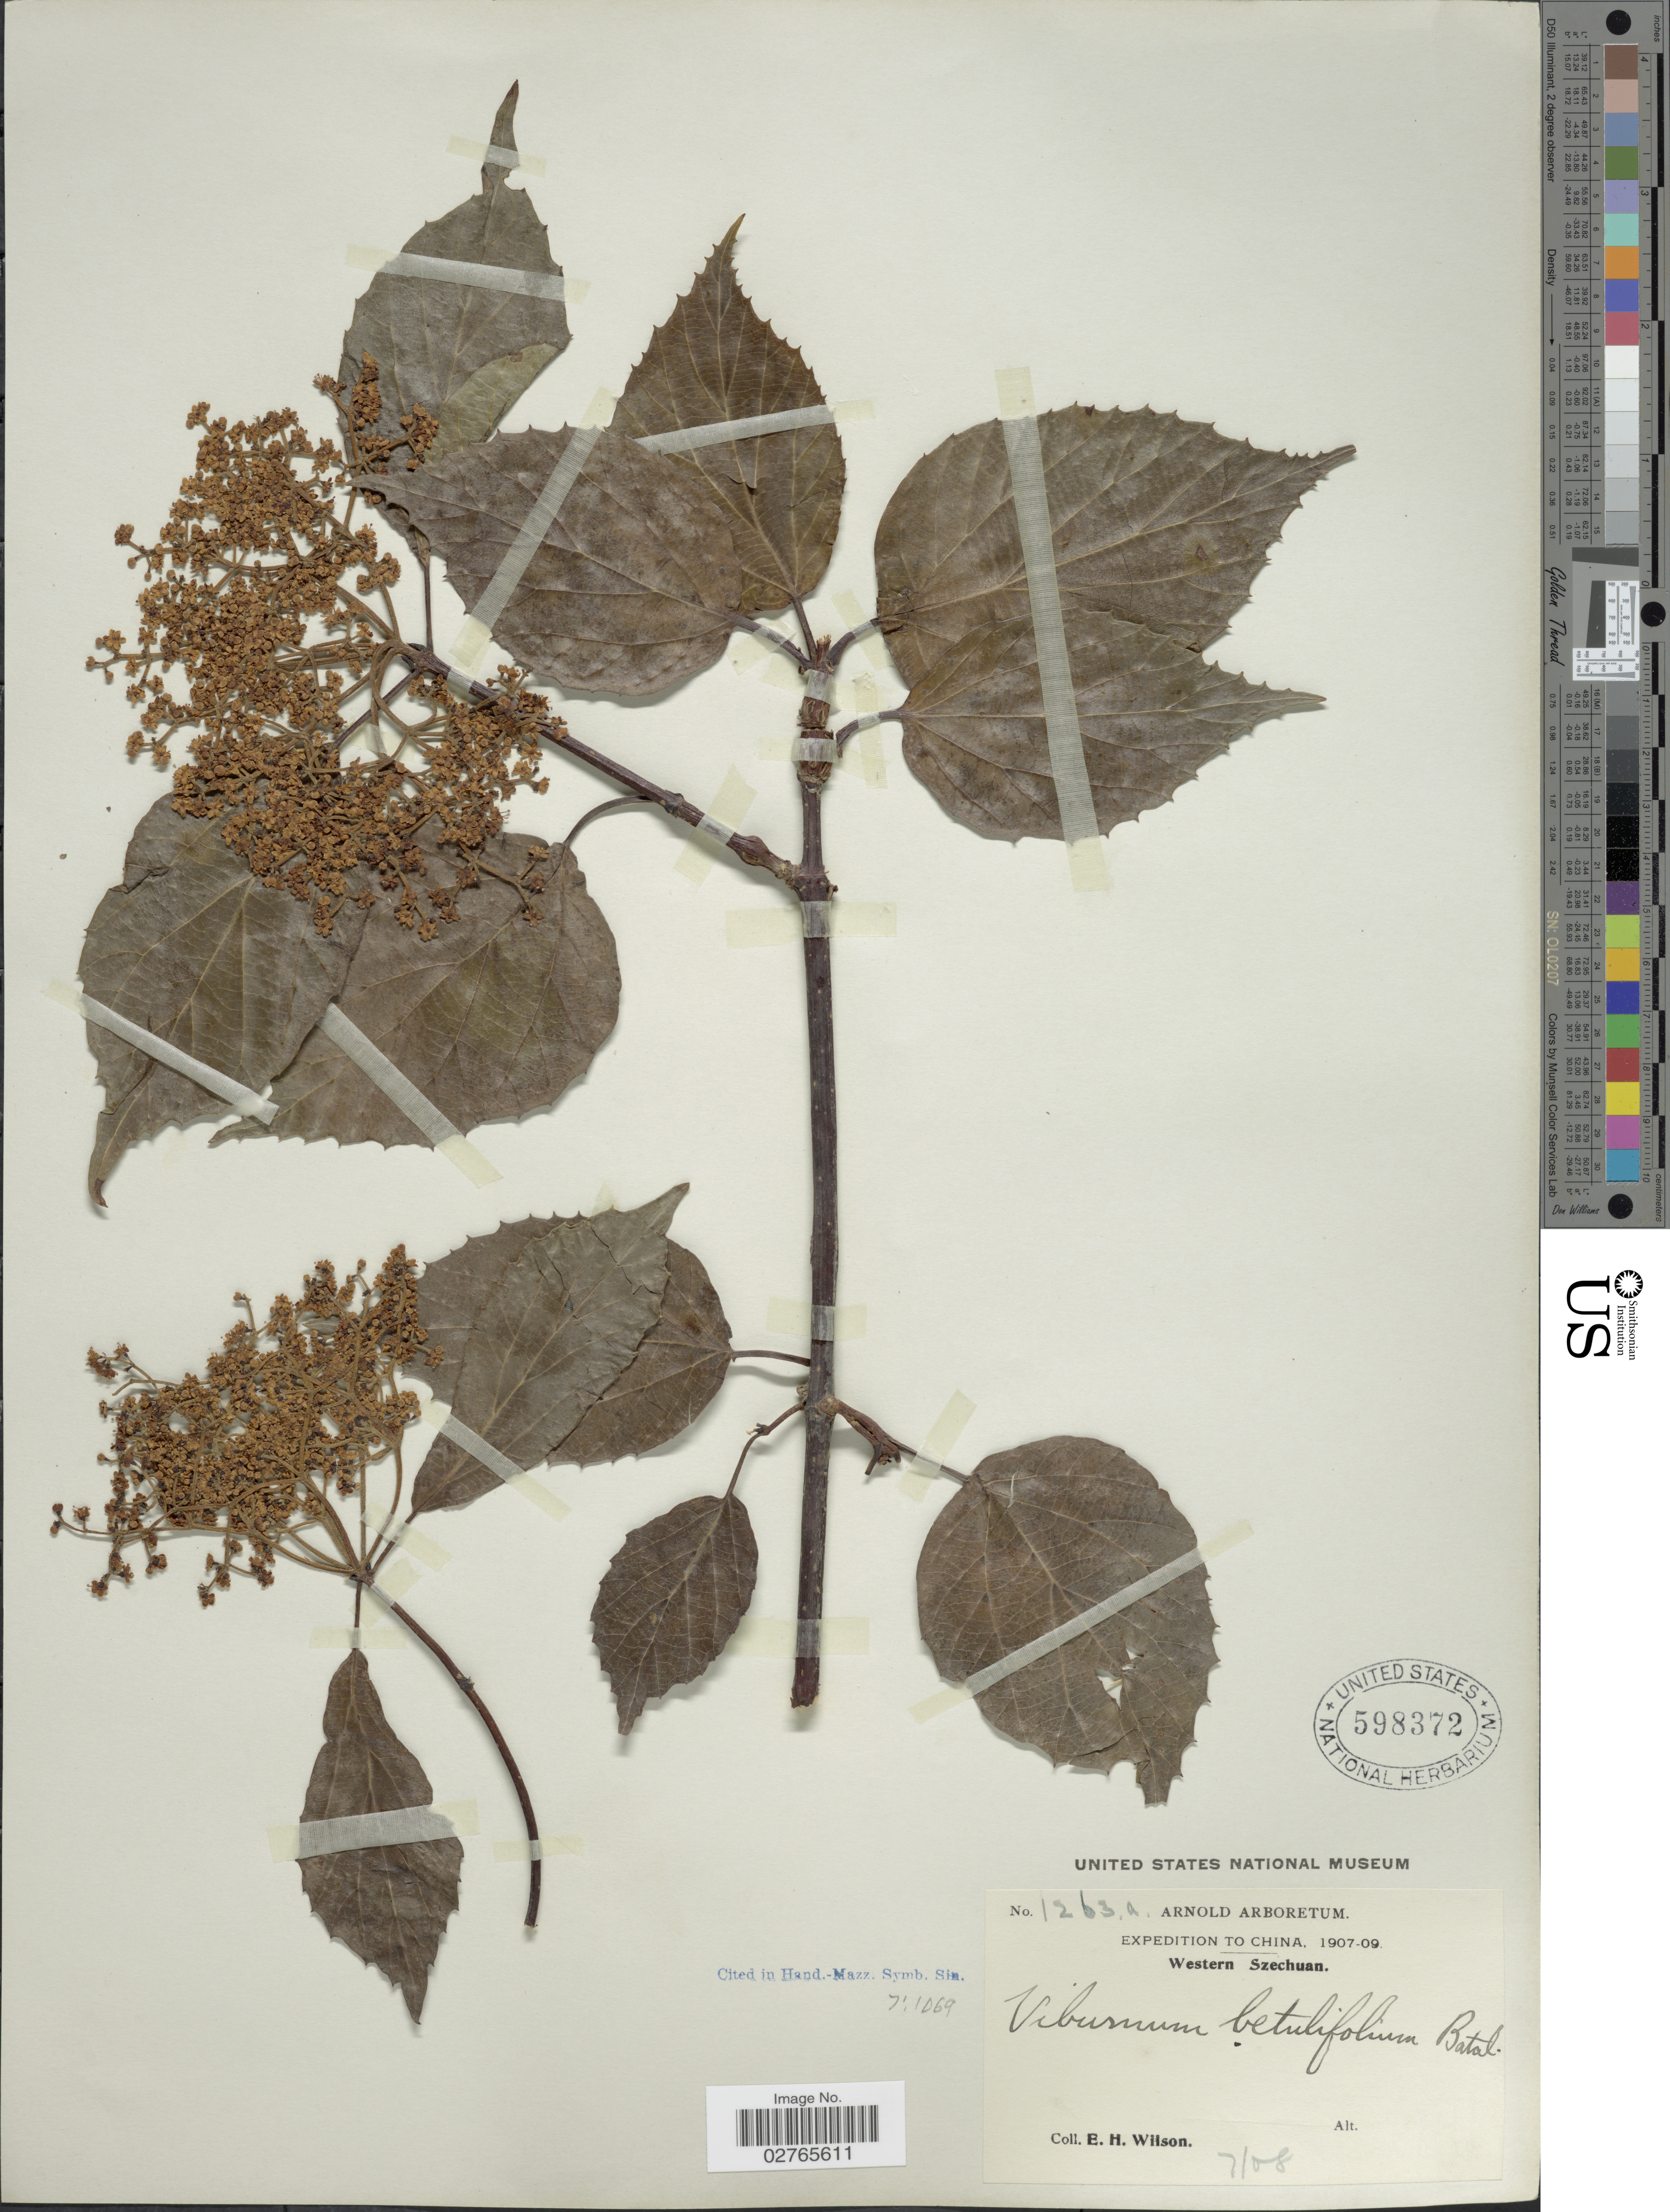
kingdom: Plantae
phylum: Tracheophyta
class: Magnoliopsida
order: Dipsacales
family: Viburnaceae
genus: Viburnum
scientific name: Viburnum betulifolium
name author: Batalin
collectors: E. Wilson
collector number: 1263a.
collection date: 1908-07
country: China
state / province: Sichuan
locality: Western Szechuan.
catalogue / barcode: US 598372